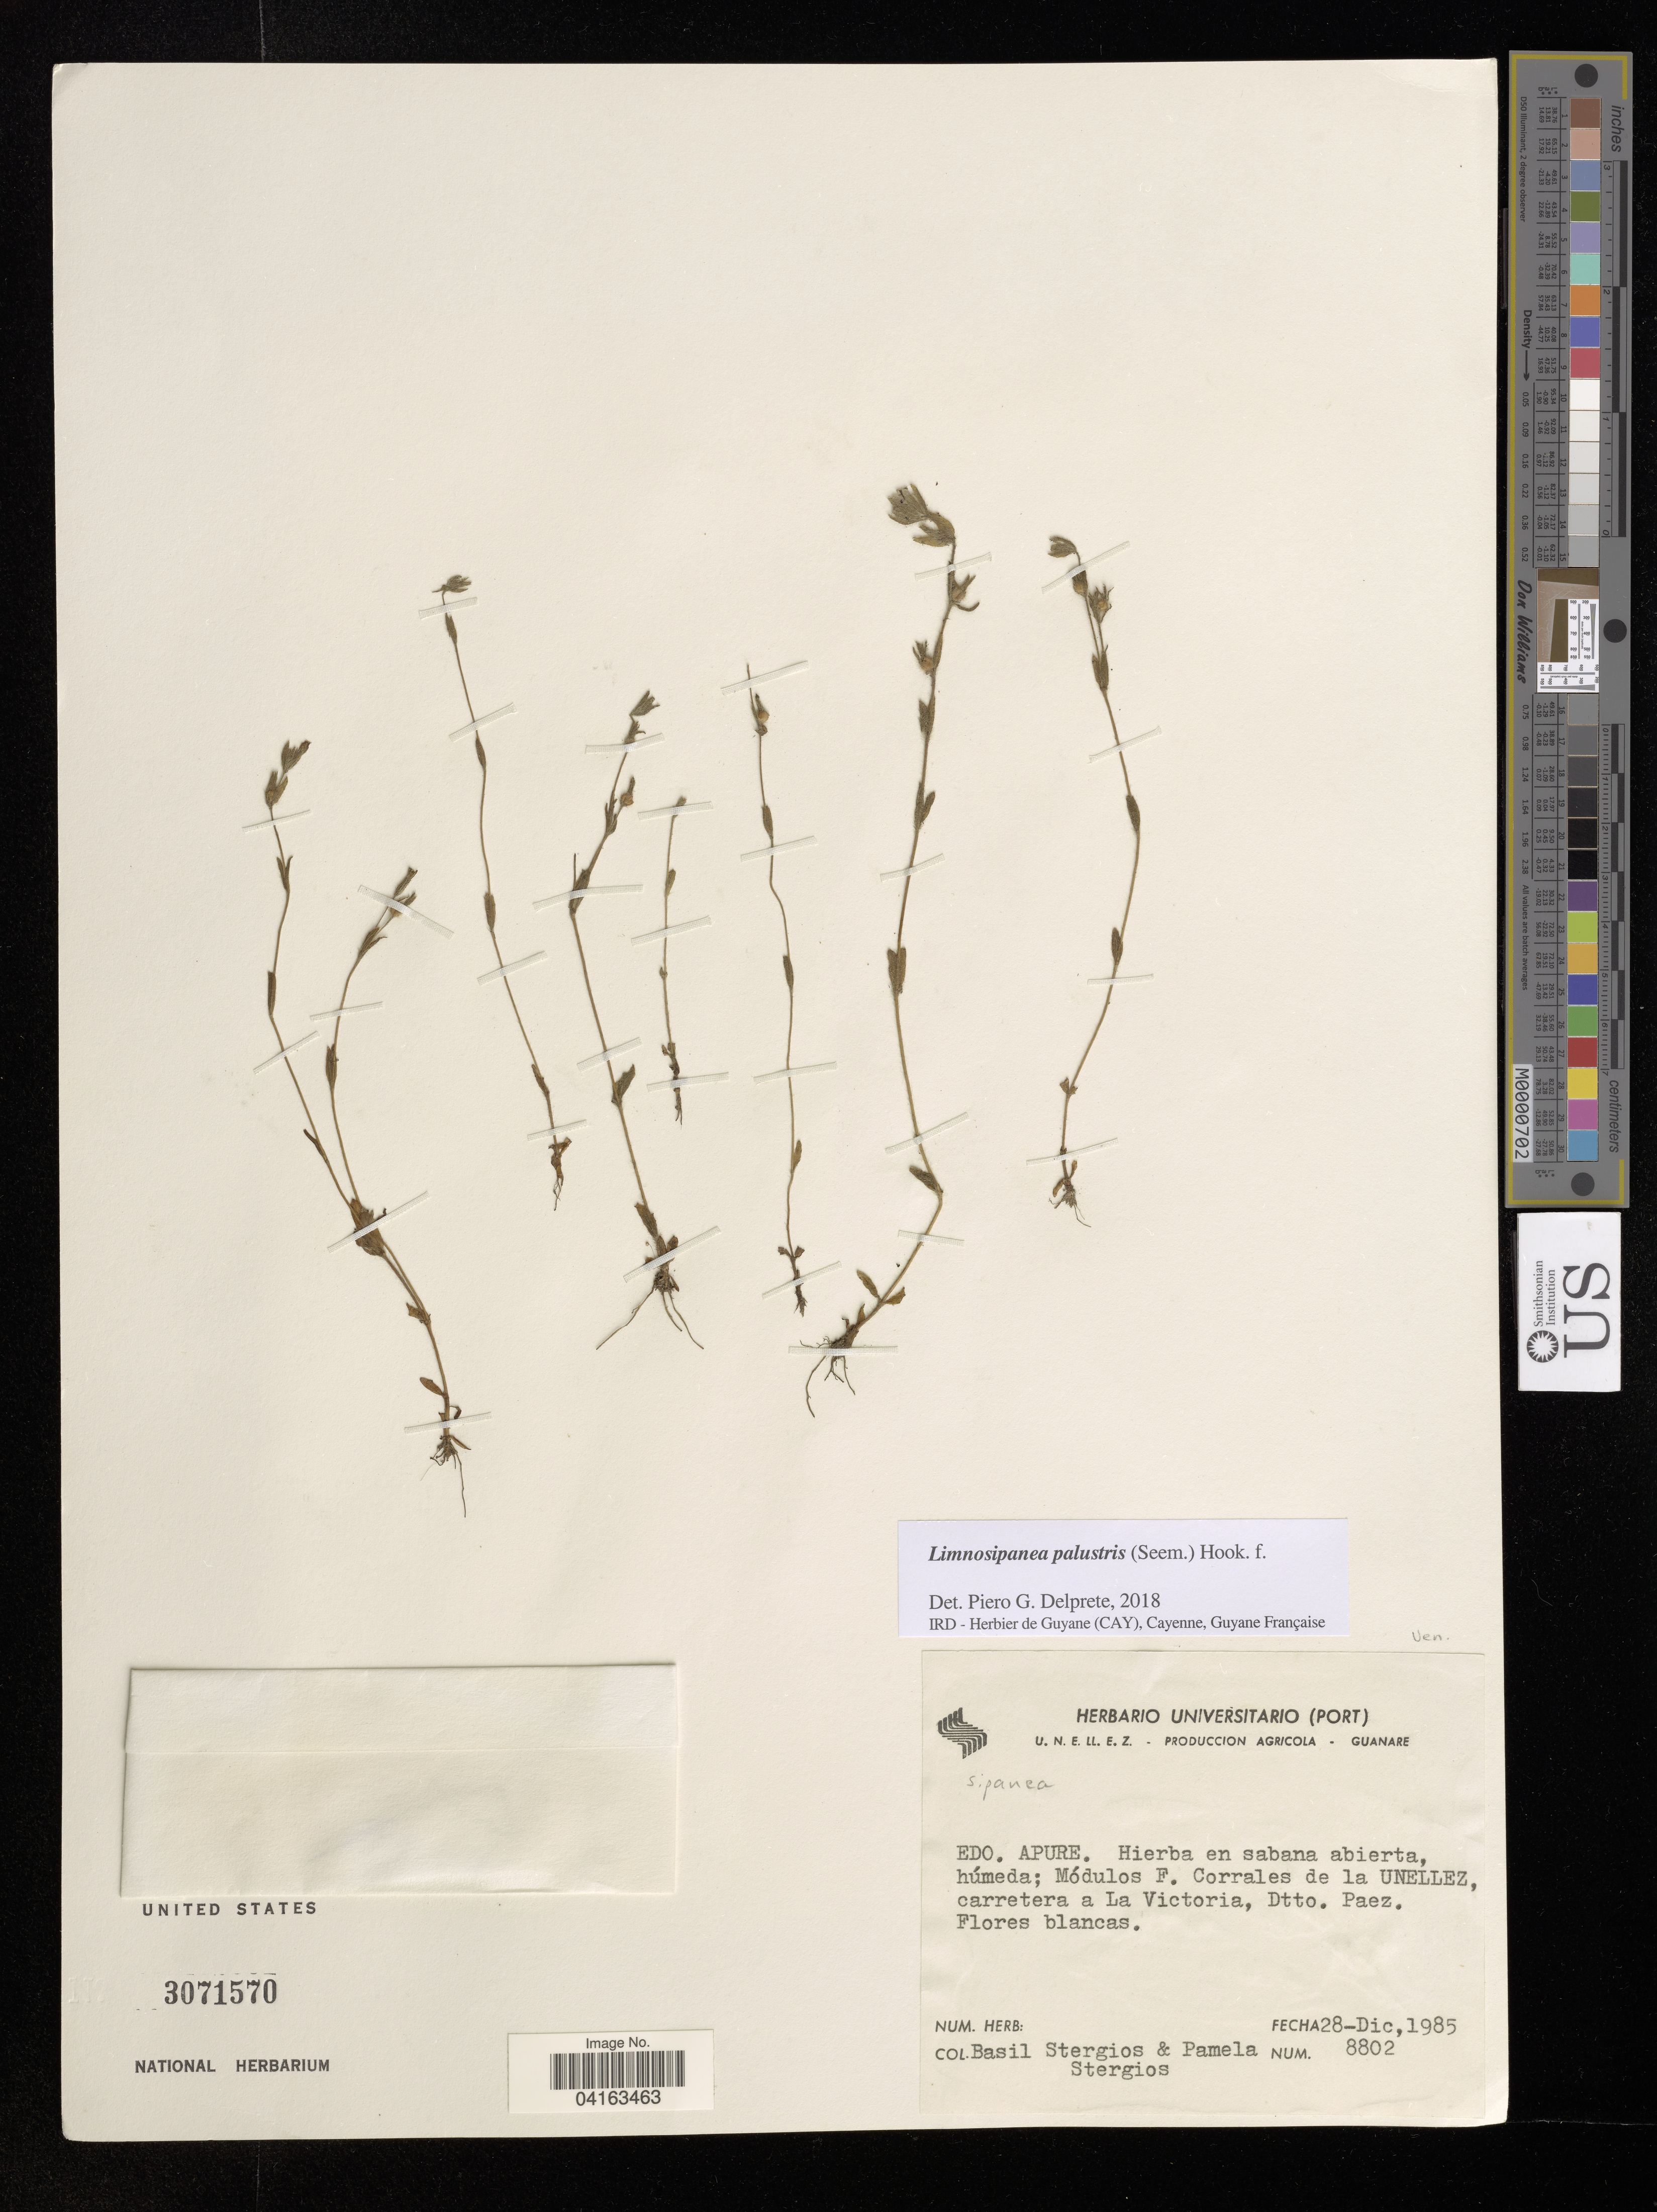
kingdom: Plantae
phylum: Tracheophyta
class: Magnoliopsida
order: Gentianales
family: Rubiaceae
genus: Limnosipanea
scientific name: Limnosipanea palustris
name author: (Seem.) Hook. f.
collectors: B. G. Stergios & P. Stergios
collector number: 8802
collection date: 1985-12-28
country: Venezuela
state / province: Apure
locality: Hierba en sabana abierta, húmeda; Módulos F. Corrales de UNELLEZ, carretera a La Victoria, Dtto. Paez.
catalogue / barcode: US 3071570